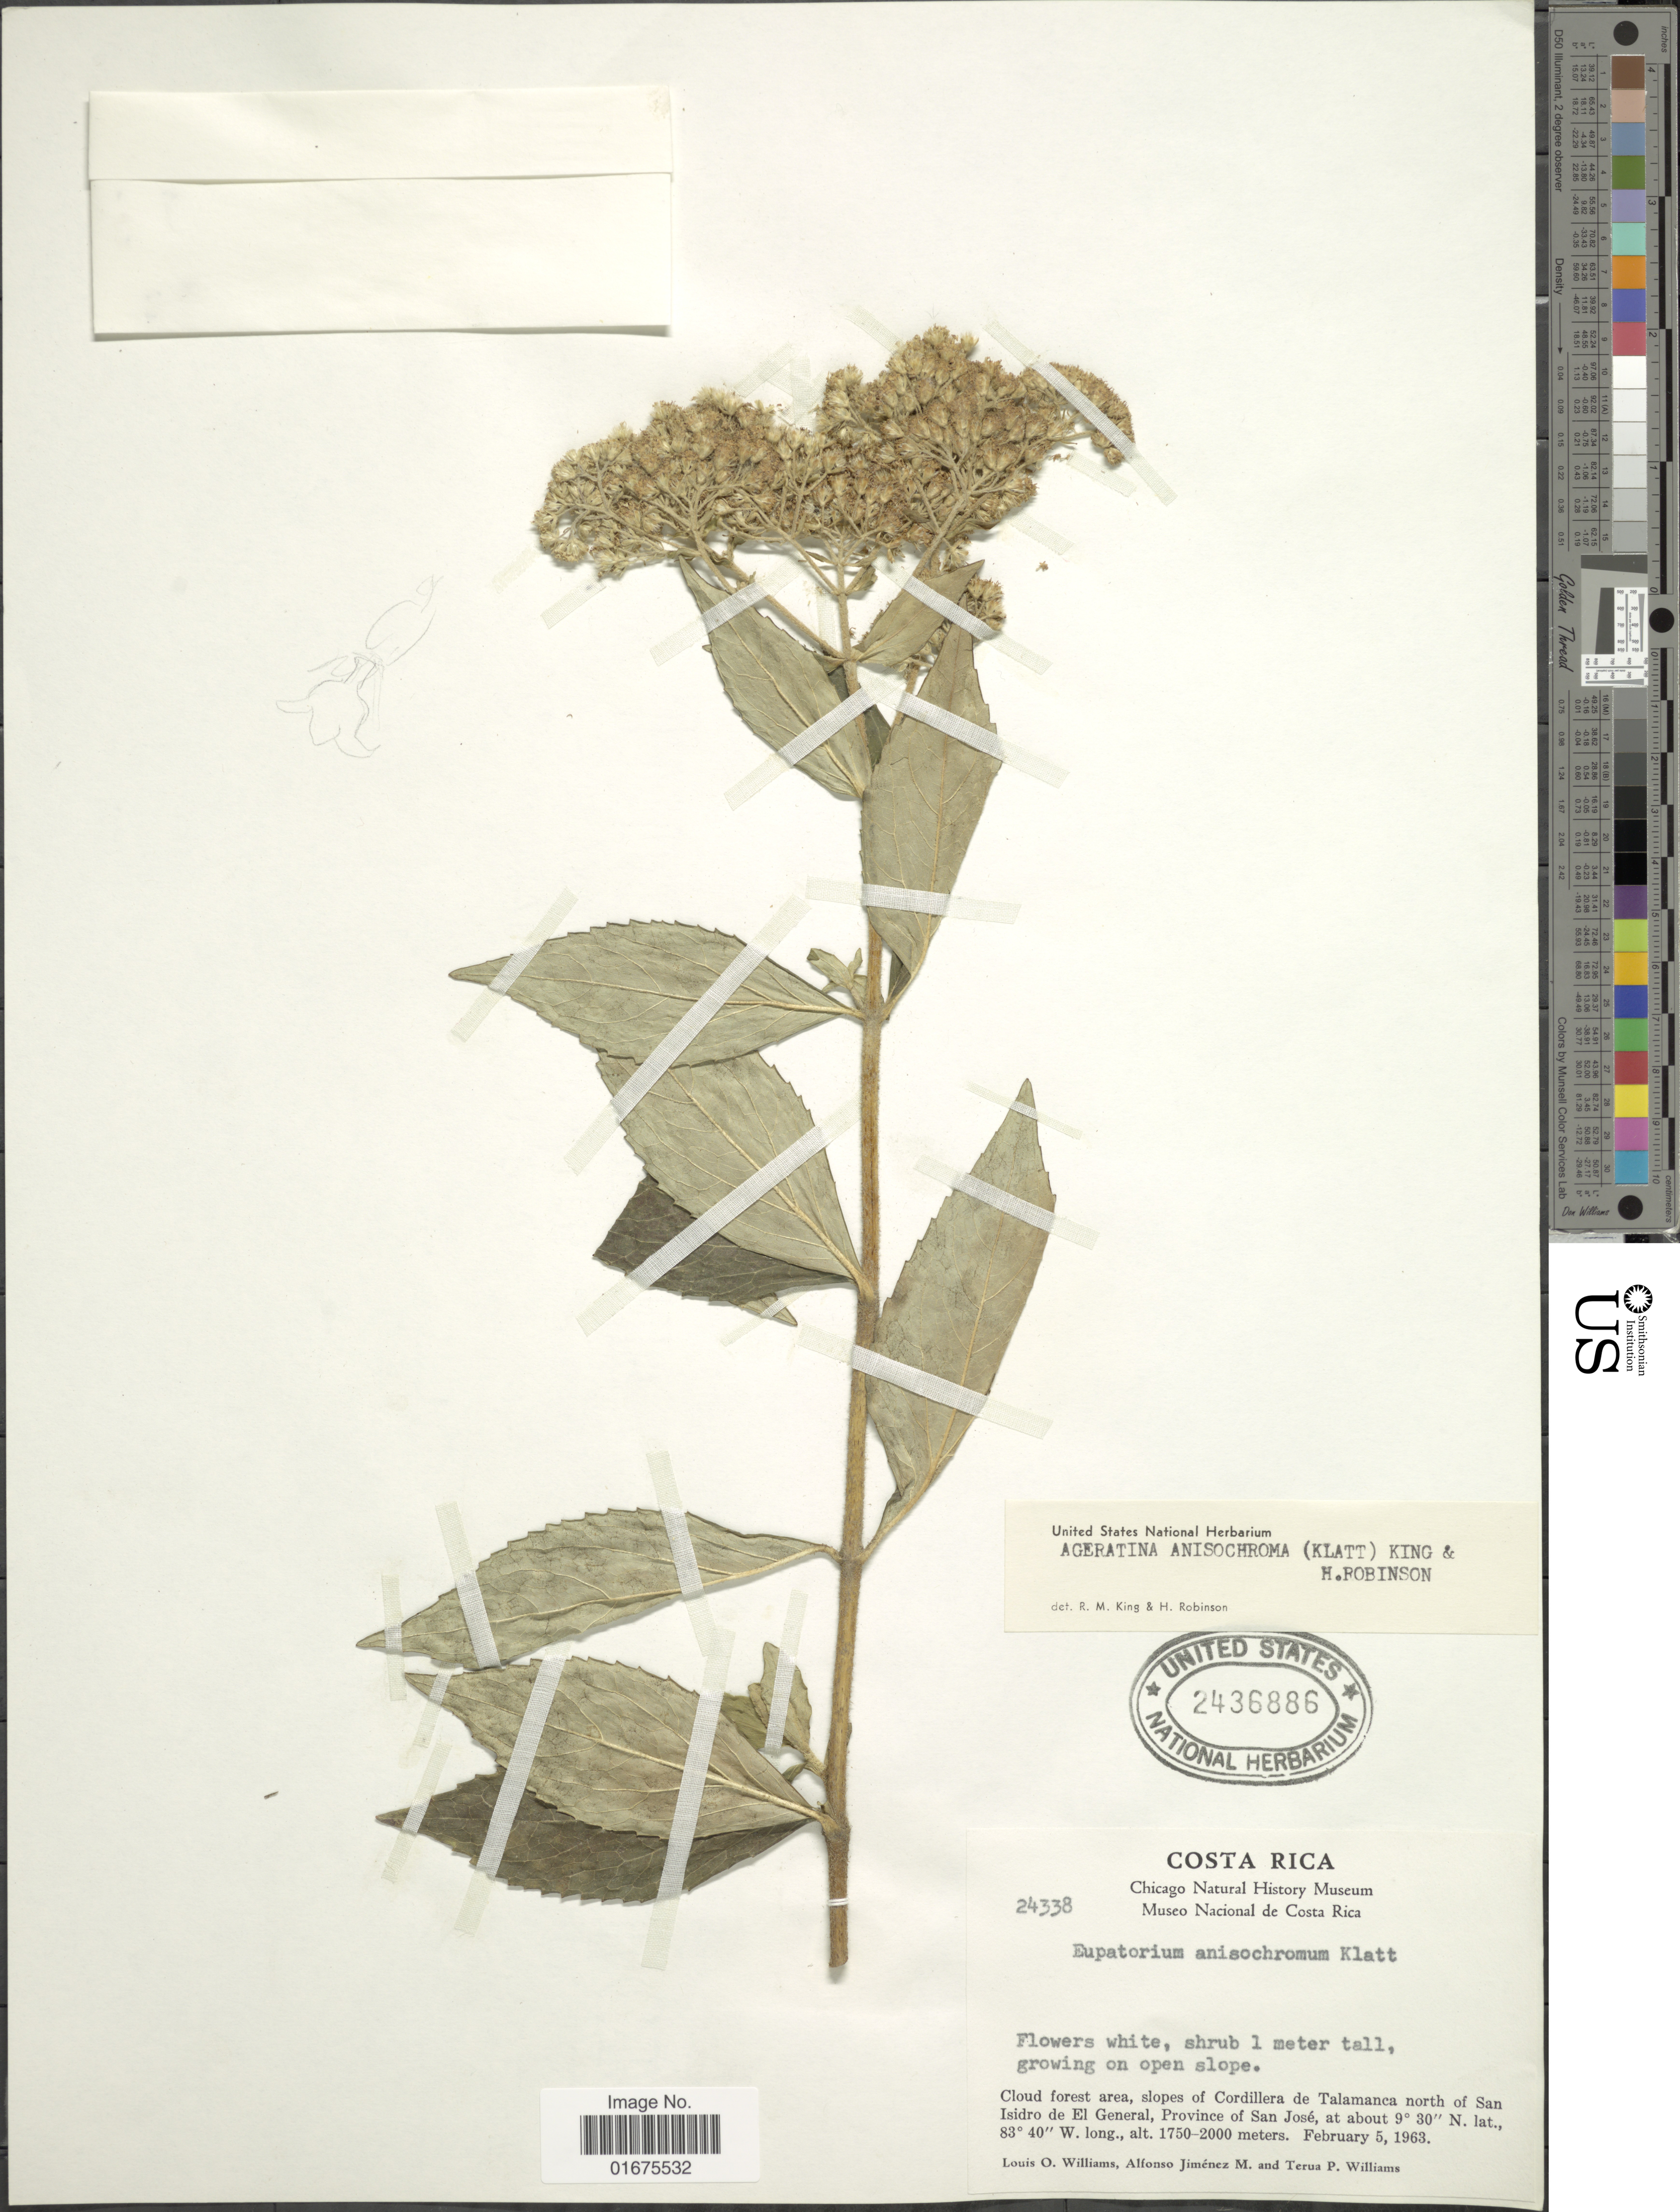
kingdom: Plantae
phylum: Tracheophyta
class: Magnoliopsida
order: Asterales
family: Asteraceae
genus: Ageratina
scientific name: Ageratina anisochroma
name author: (Klatt) R.M. King & H. Rob.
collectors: L. O. Williams, A. Jimenez M. & T. P. Williams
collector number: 24338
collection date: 1963-02-05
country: Costa Rica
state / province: San José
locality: Cloud forest area, slopes of Cordillera de Talamanca north of San Isidro de El General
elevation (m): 1750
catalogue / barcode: US 2436886